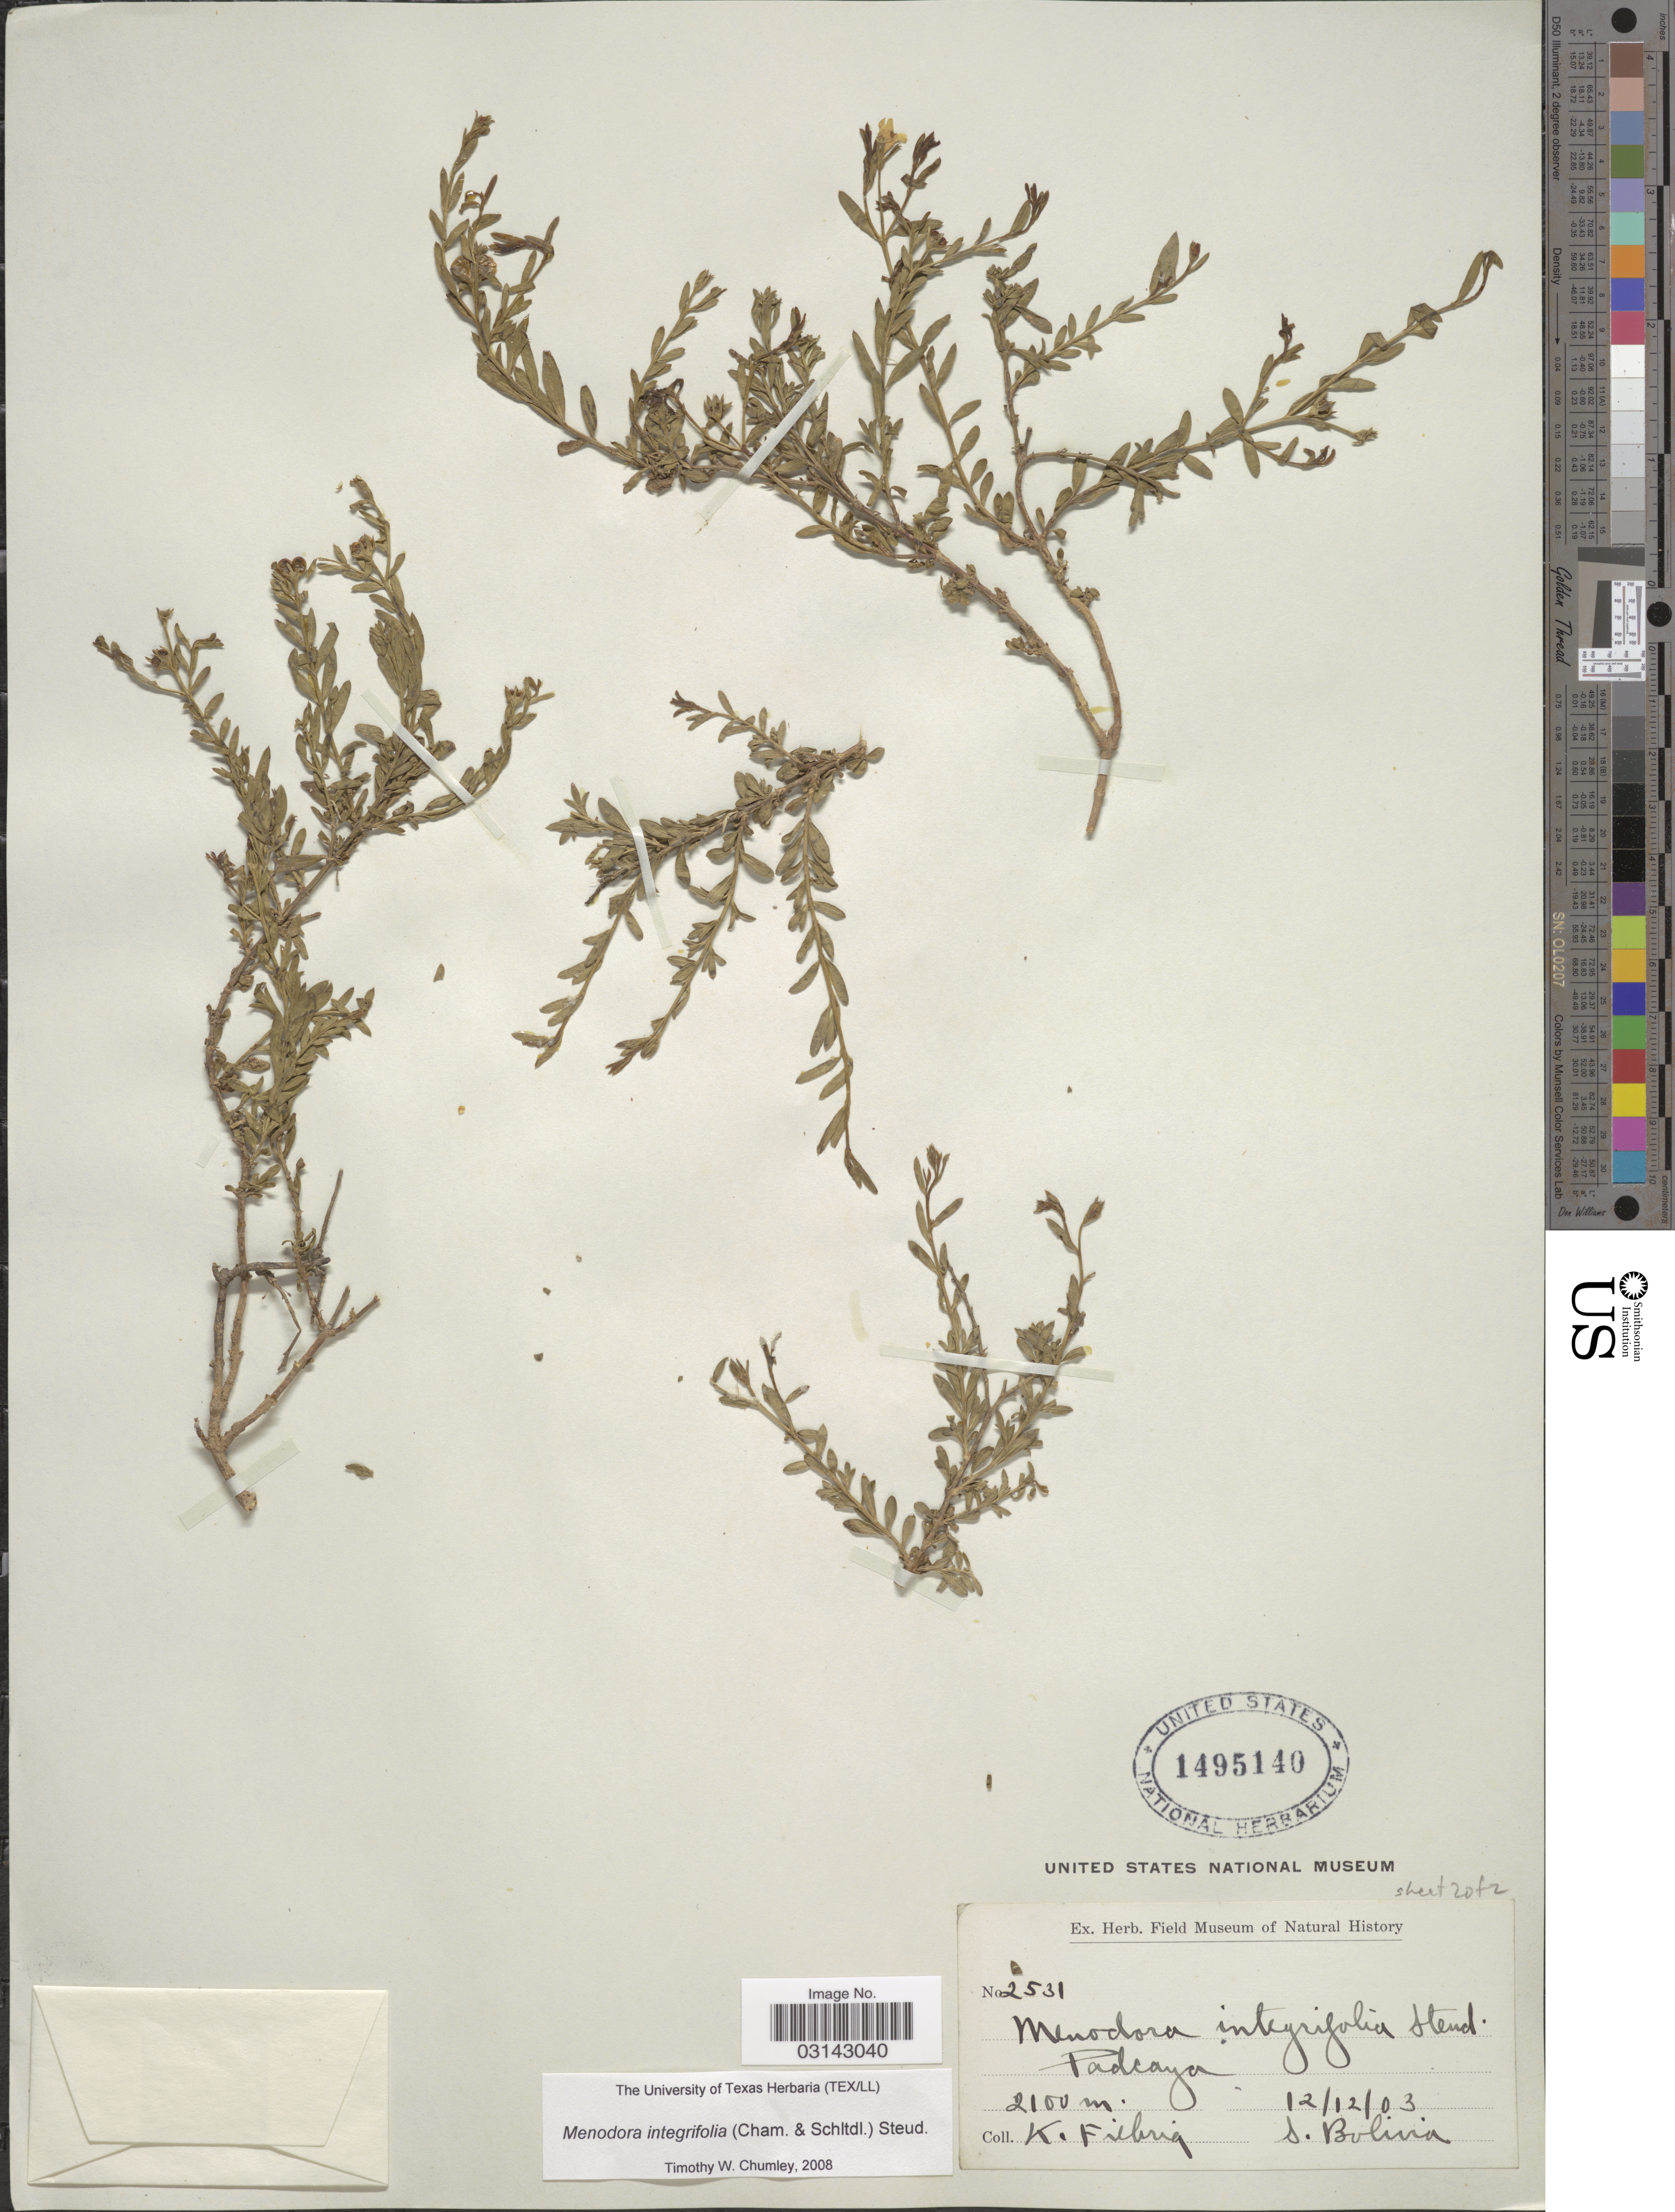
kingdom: Plantae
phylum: Tracheophyta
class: Magnoliopsida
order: Lamiales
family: Oleaceae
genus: Menodora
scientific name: Menodora integrifolia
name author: (Cham. & Schltdl.) Steud.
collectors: K. Fiebrig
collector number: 2531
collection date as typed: Transcribed d/m/y: 12/12/3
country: Bolivia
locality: Padcaya. S. Bolivia.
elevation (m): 2100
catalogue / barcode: US 1495140